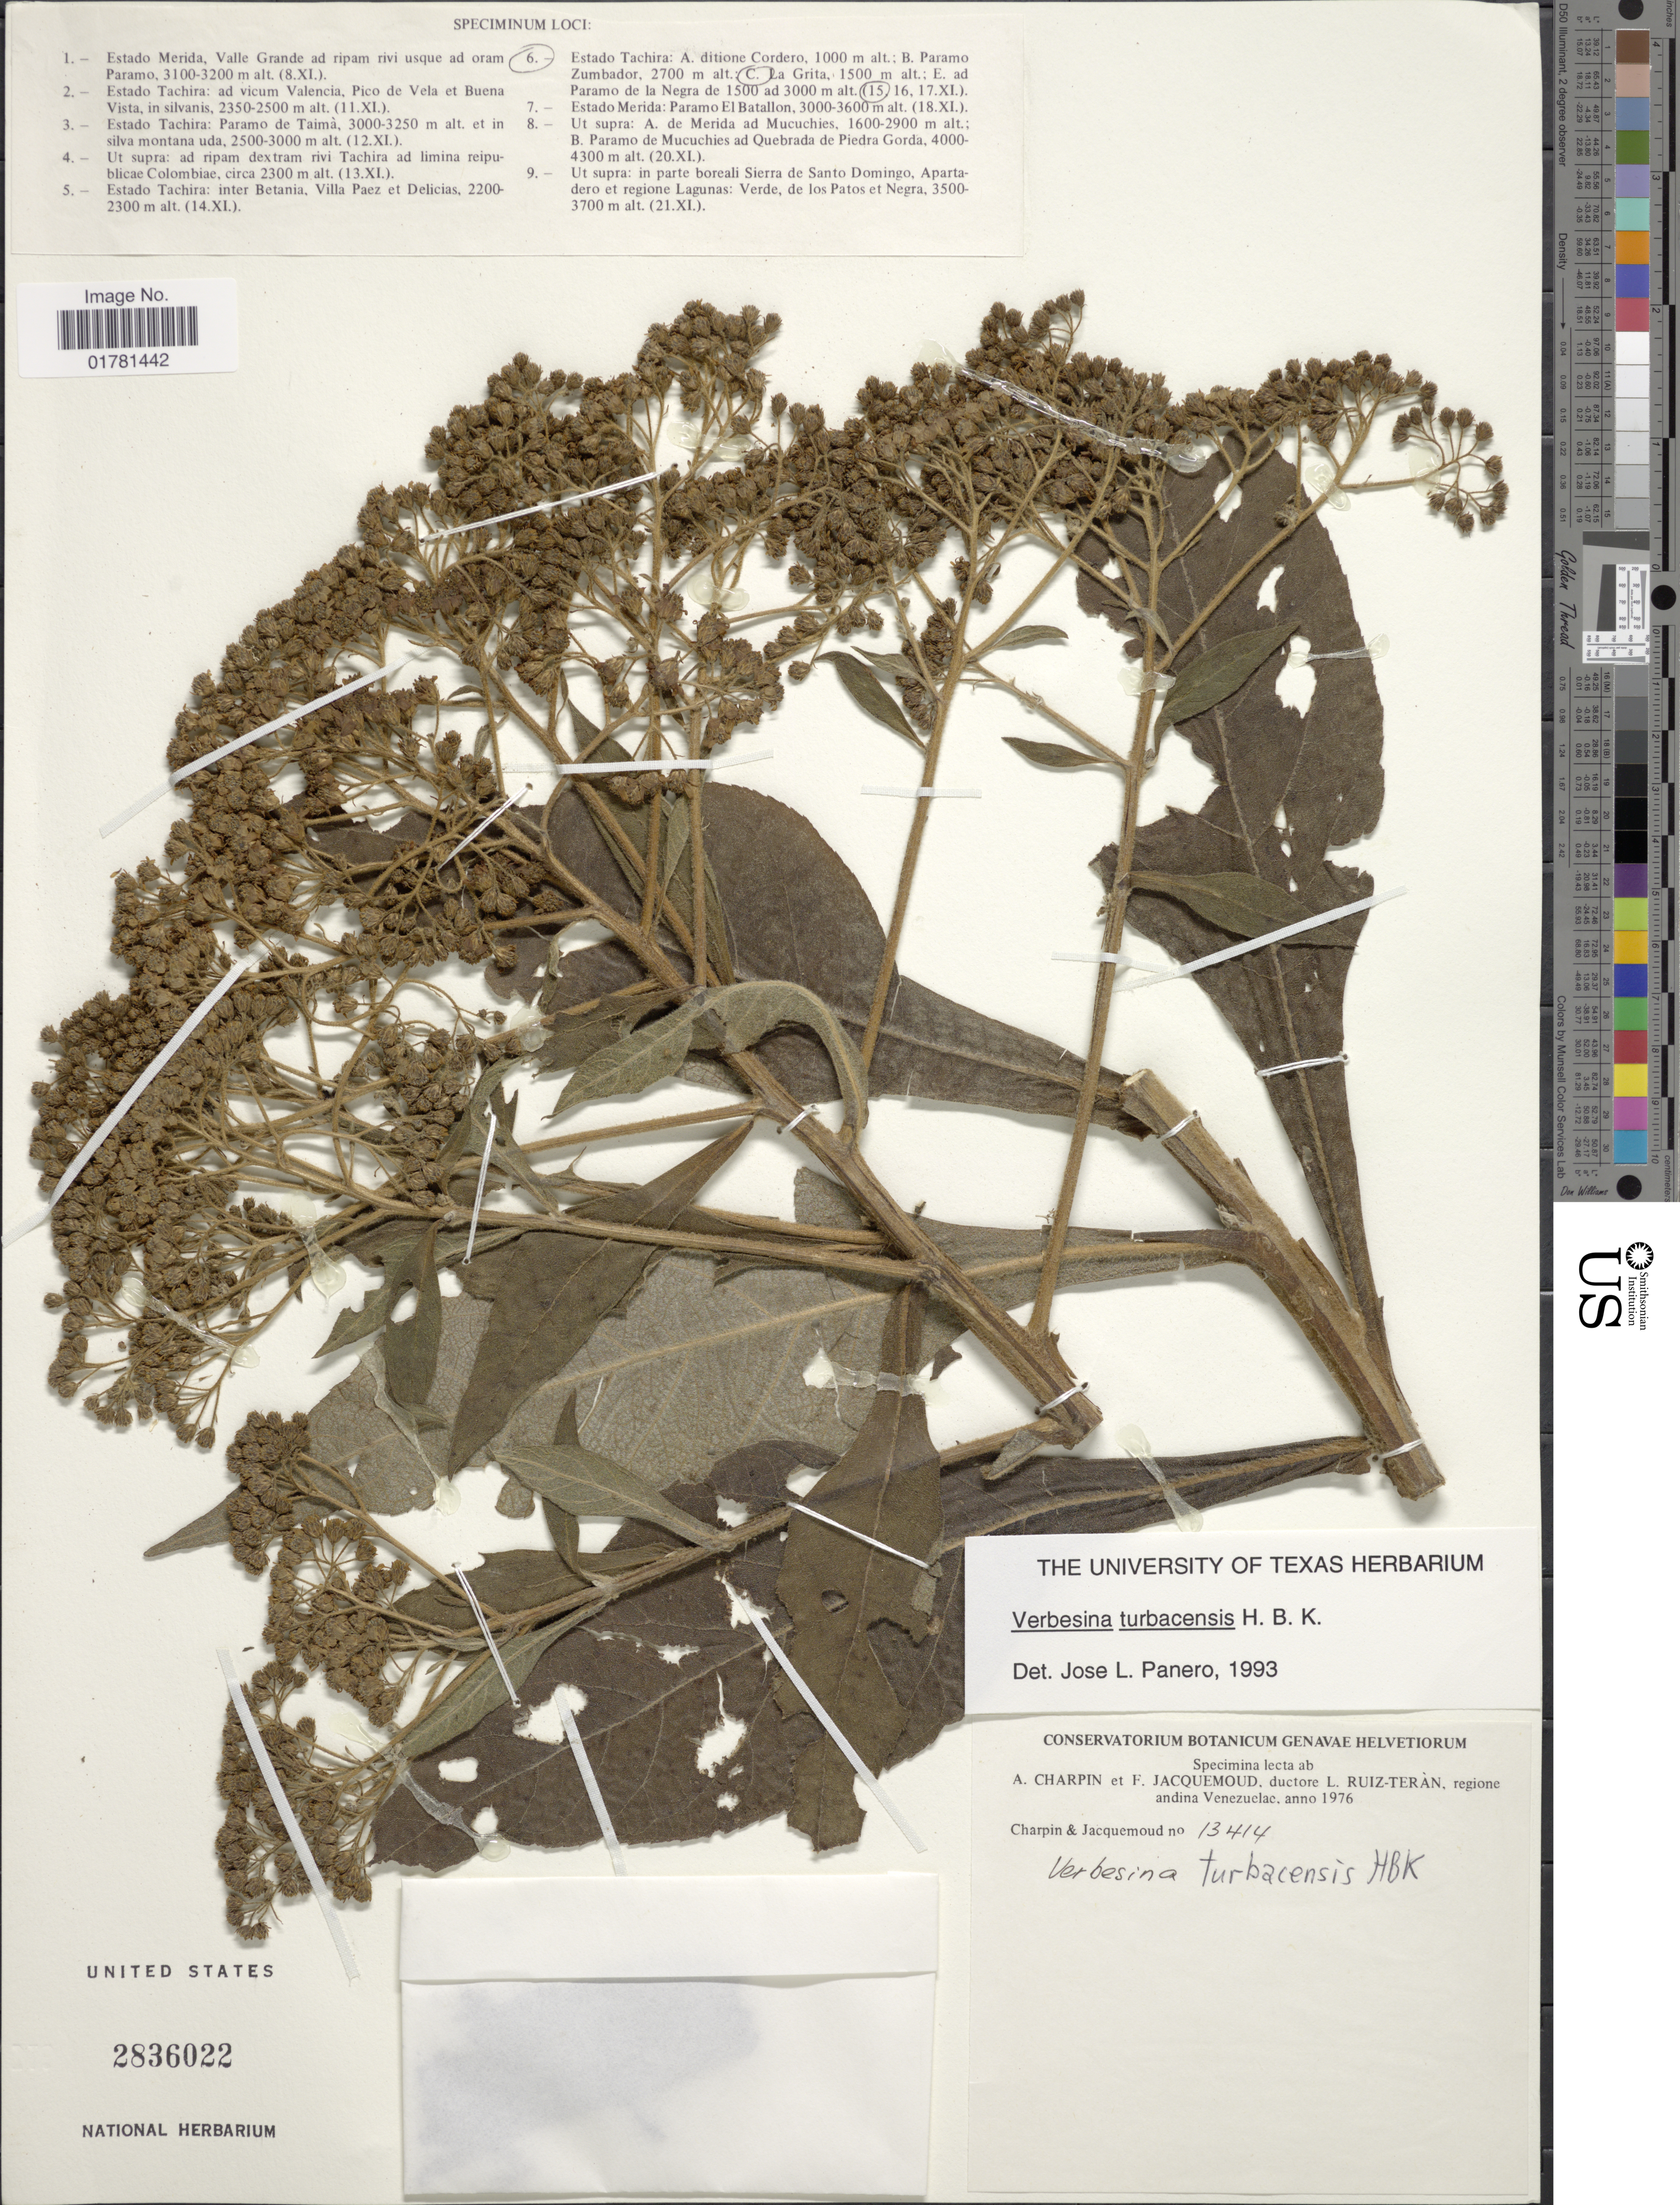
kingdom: Plantae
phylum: Tracheophyta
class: Magnoliopsida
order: Asterales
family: Asteraceae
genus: Verbesina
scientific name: Verbesina turbacensis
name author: Kunth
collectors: A. Charpin & F. Jacquemoud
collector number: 13414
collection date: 1976-11-15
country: Venezuela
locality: La Grita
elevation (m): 1500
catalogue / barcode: US 2836022